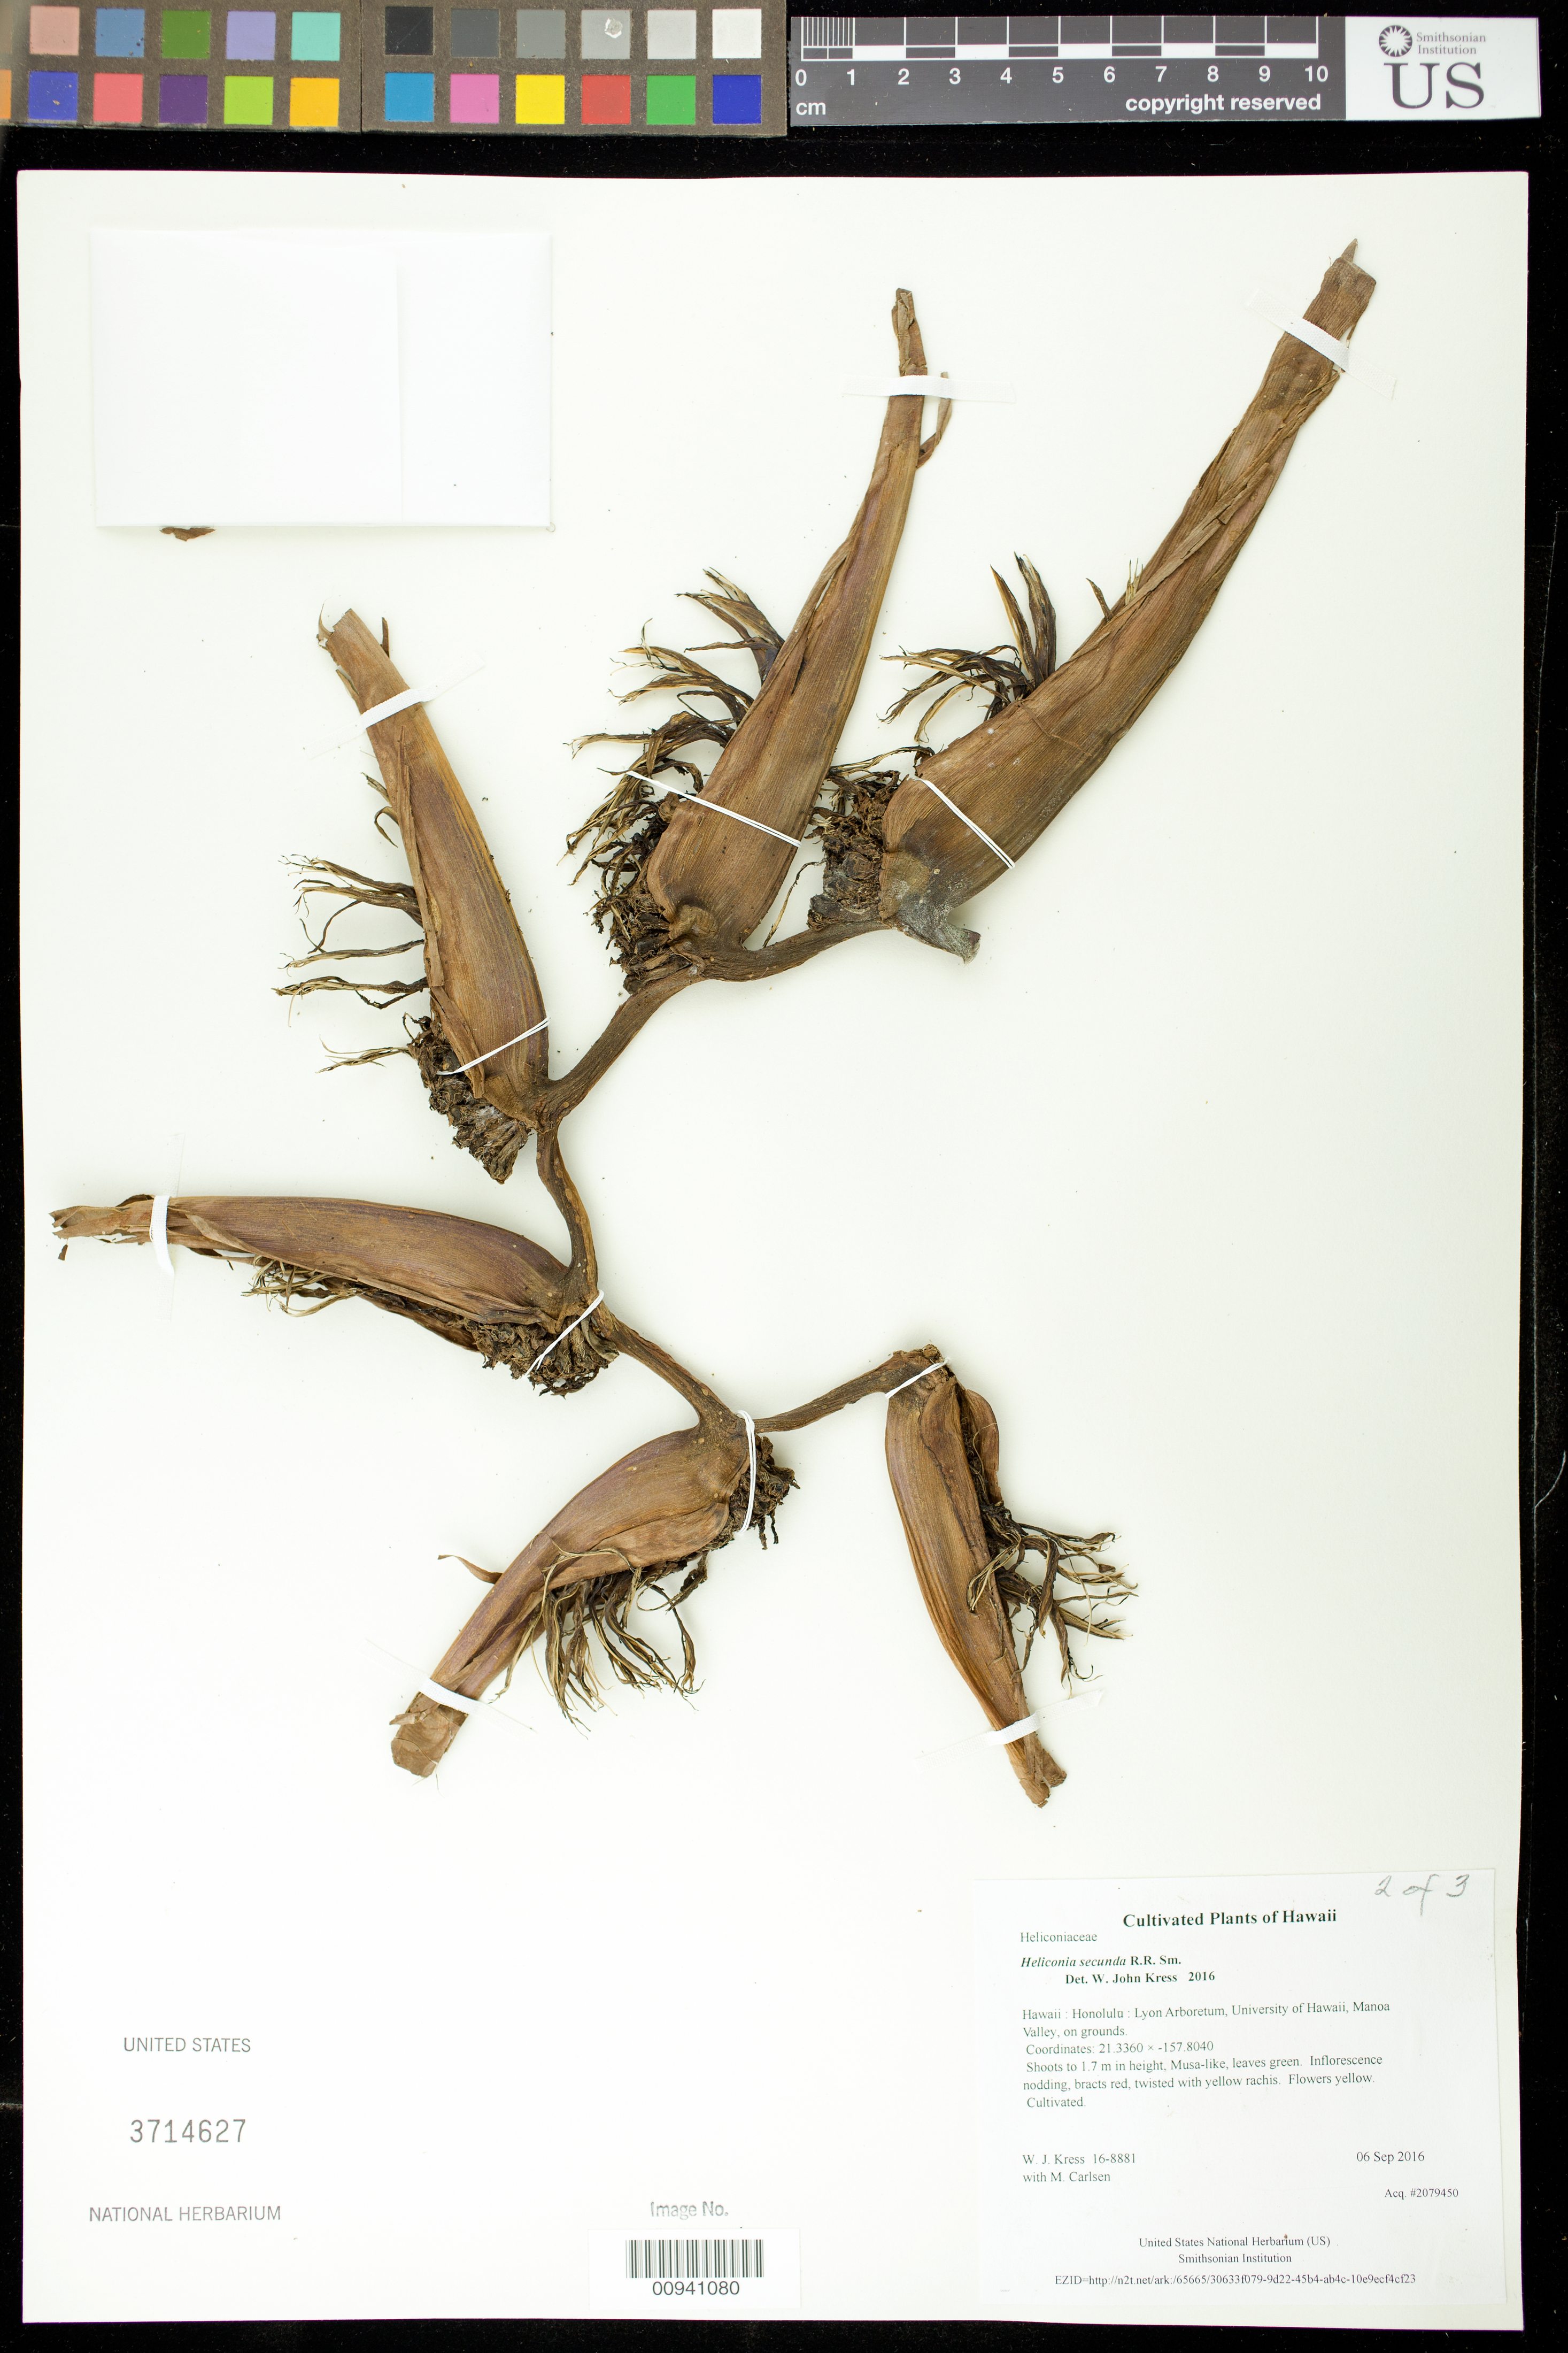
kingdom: Plantae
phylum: Tracheophyta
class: Liliopsida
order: Zingiberales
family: Heliconiaceae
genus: Heliconia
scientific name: Heliconia secunda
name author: R.R. Sm.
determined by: Kress, W. J., (US), Smithsonian Institution - National Museum of Natural History (UNITED STATES)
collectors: W. J. Kress & M. M. Carlsen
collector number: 16-8881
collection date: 2016-09-06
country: United States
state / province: Hawaii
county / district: Honolulu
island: Oahu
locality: Lyon Arboretum, University of Hawaii, Manoa Valley, on grounds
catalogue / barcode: US 3714627